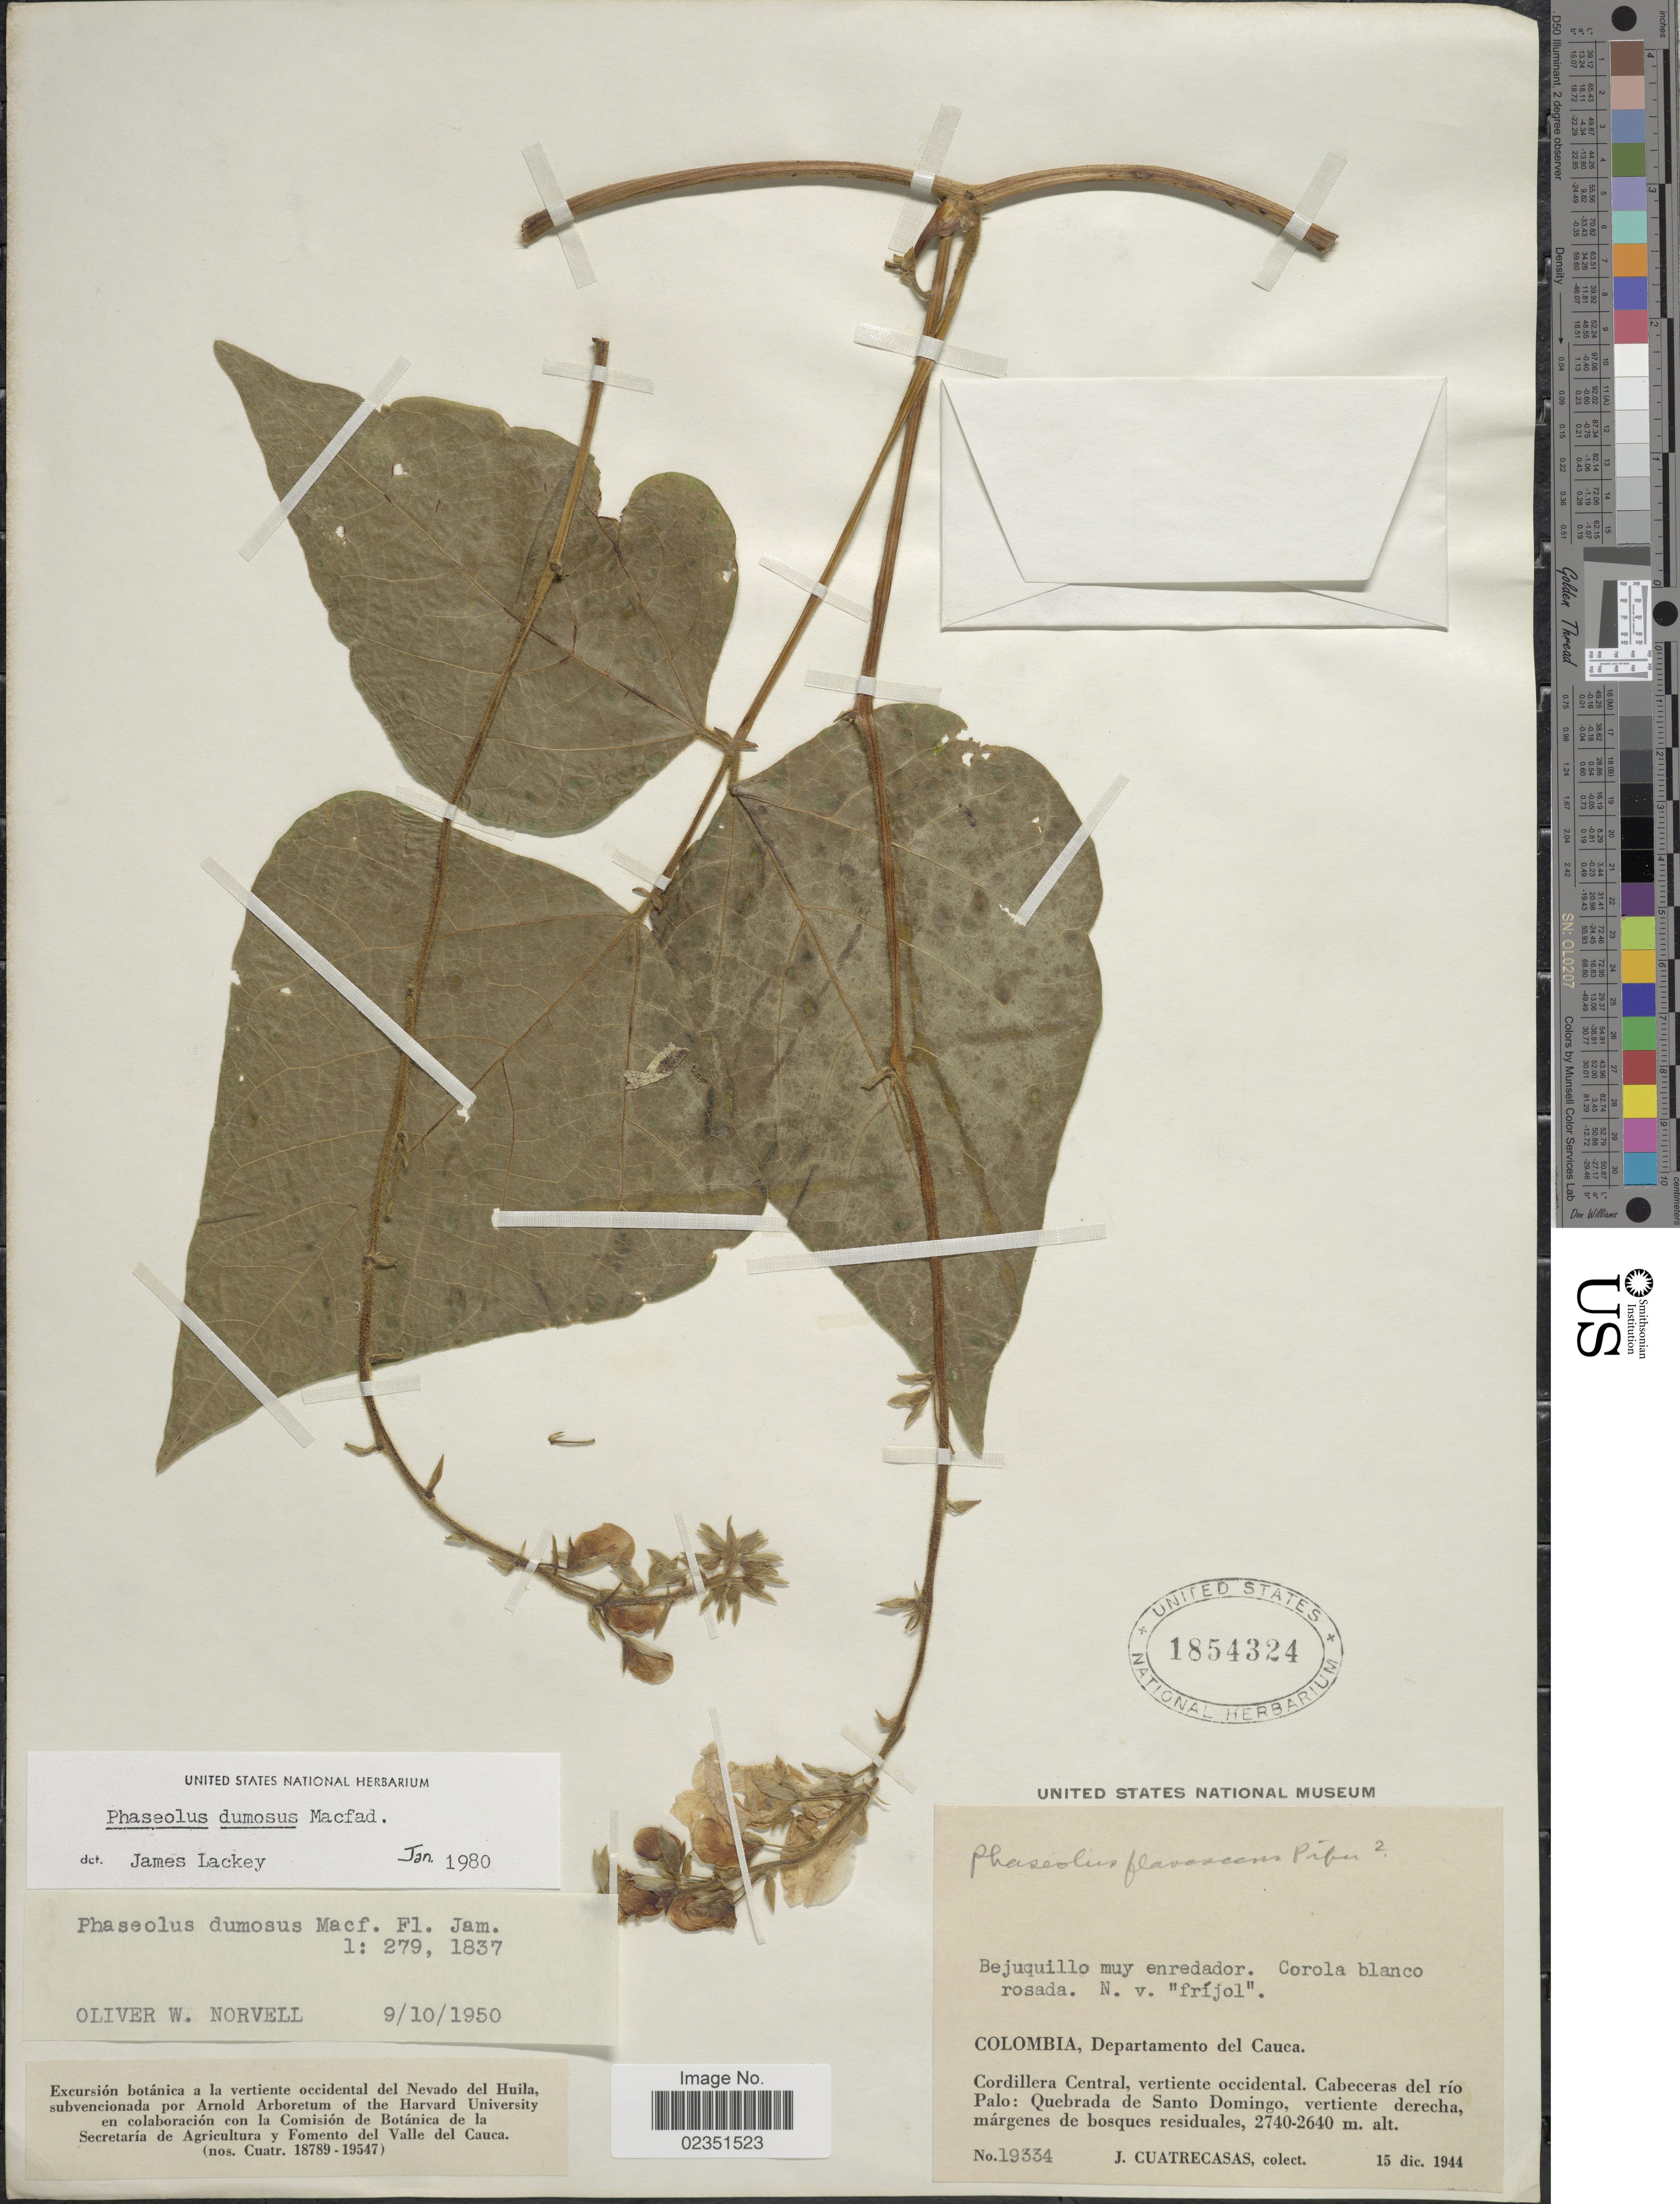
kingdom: Plantae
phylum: Tracheophyta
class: Magnoliopsida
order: Fabales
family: Fabaceae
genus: Phaseolus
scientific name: Phaseolus dumosus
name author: Macfad.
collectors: J. Cuatrecasas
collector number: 19334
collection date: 1944-12-15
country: Colombia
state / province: Cauca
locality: Cordillera Central, vertiente occidental. Cabeceras del rio Palo: Quebrada de Santo Domingo, vertiente dereche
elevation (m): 2640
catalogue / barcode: US 1854324